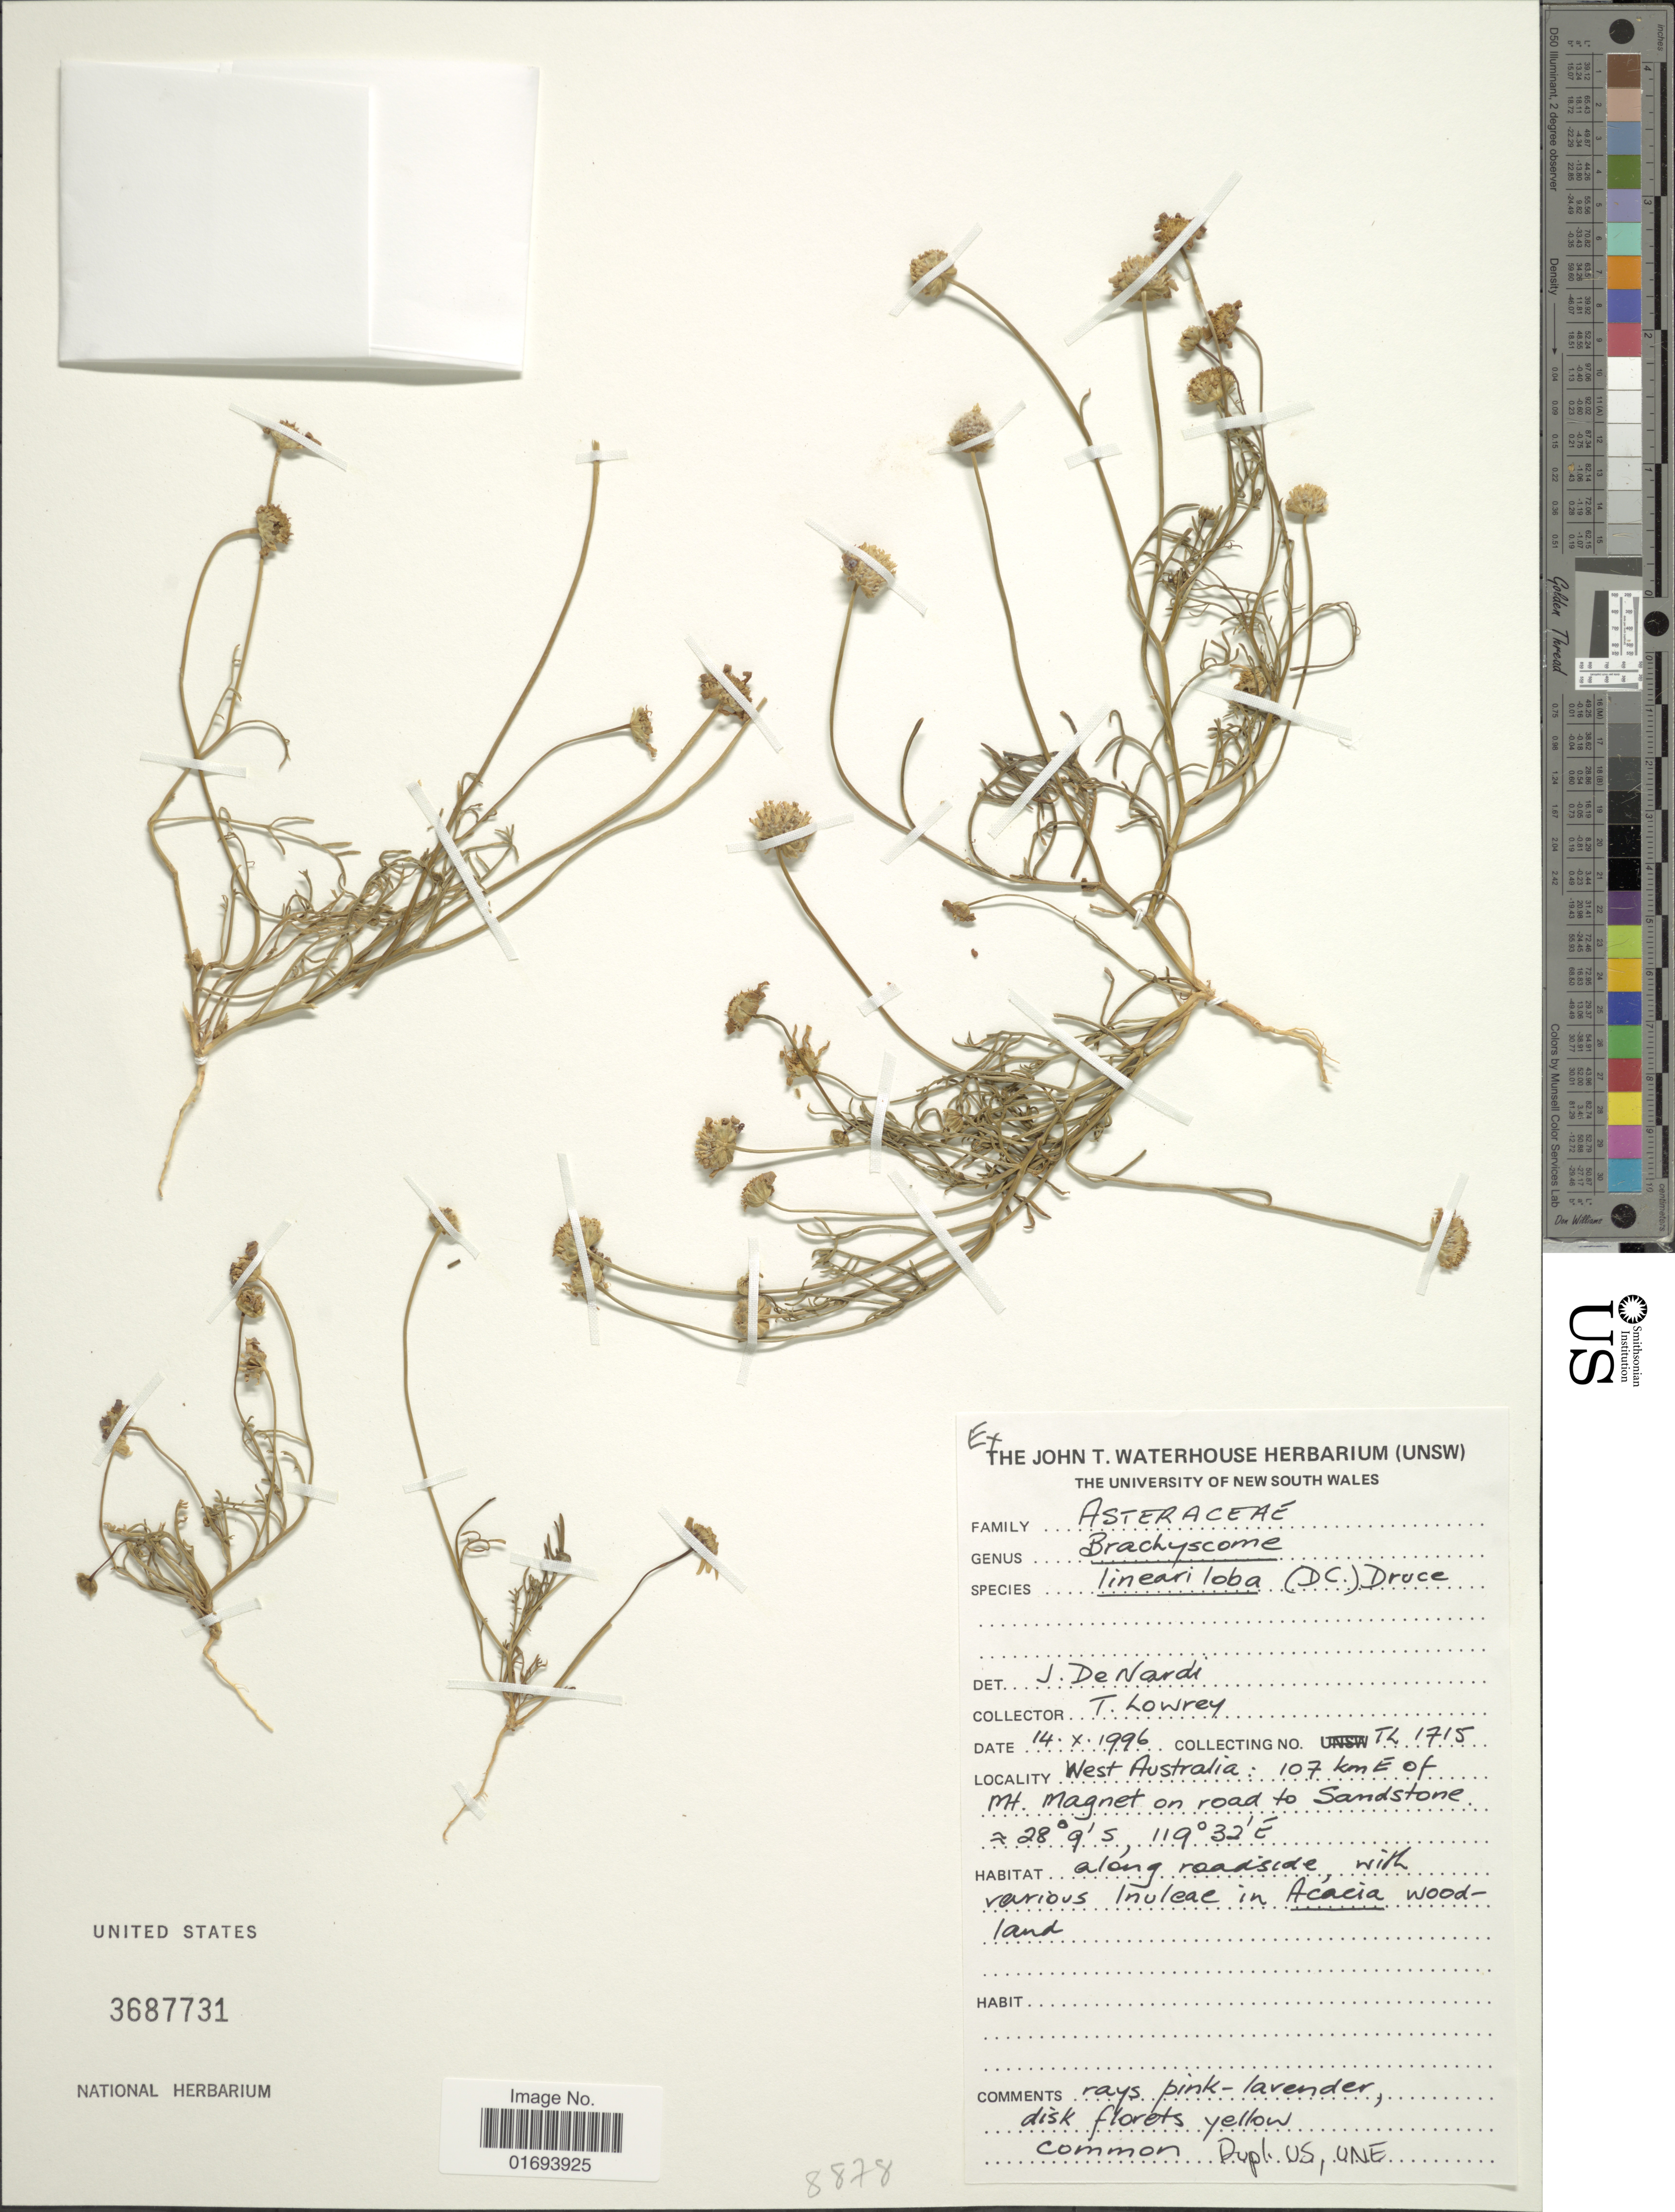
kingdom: Plantae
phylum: Tracheophyta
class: Magnoliopsida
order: Asterales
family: Asteraceae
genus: Brachyscome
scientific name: Brachyscome lineariloba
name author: (DC.) Druce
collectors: T. Lowrey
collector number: TL1715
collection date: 1996-10-14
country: Australia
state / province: Western Australia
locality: West Australia: 107 km E of Mt. Magnet on road to Sandstone.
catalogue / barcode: US 3687731